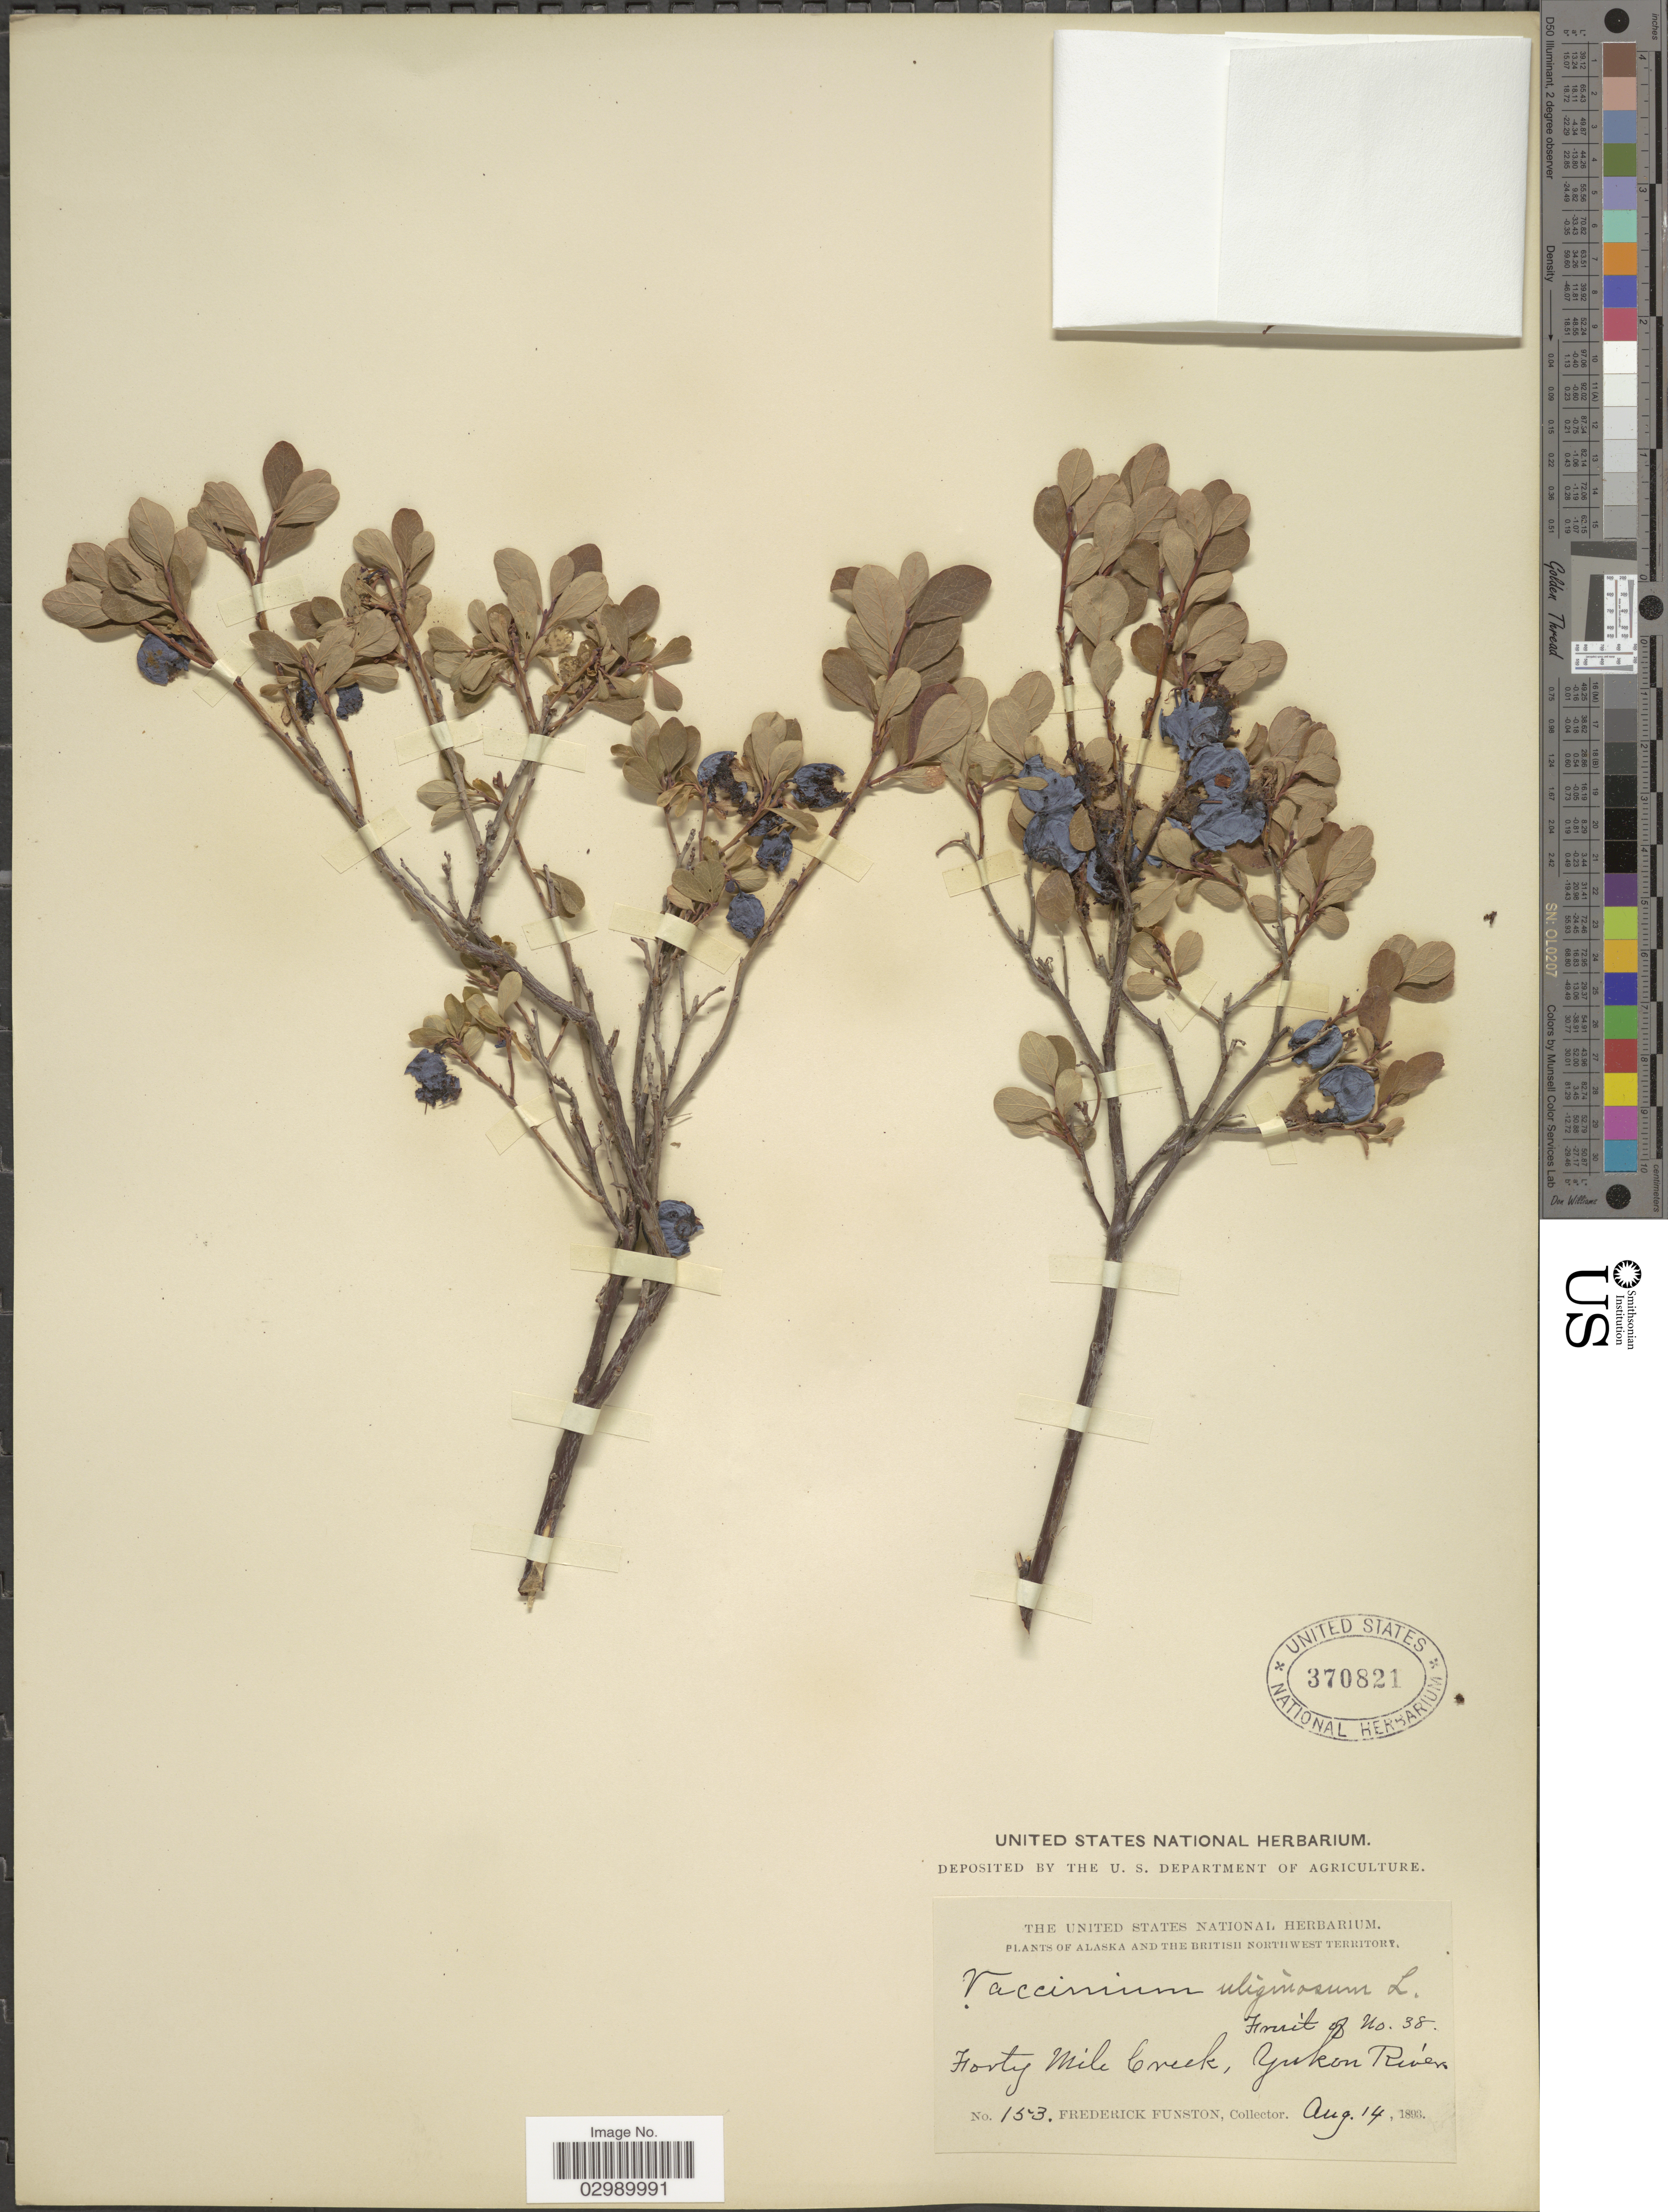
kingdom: Plantae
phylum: Tracheophyta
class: Magnoliopsida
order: Ericales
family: Ericaceae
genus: Vaccinium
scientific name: Vaccinium uliginosum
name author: L.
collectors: F. Funston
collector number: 153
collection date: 1893-08-14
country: United States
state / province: Alaska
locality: The British Northwest Territory, Forty Mile Creek, Yukon River.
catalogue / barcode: US 370821